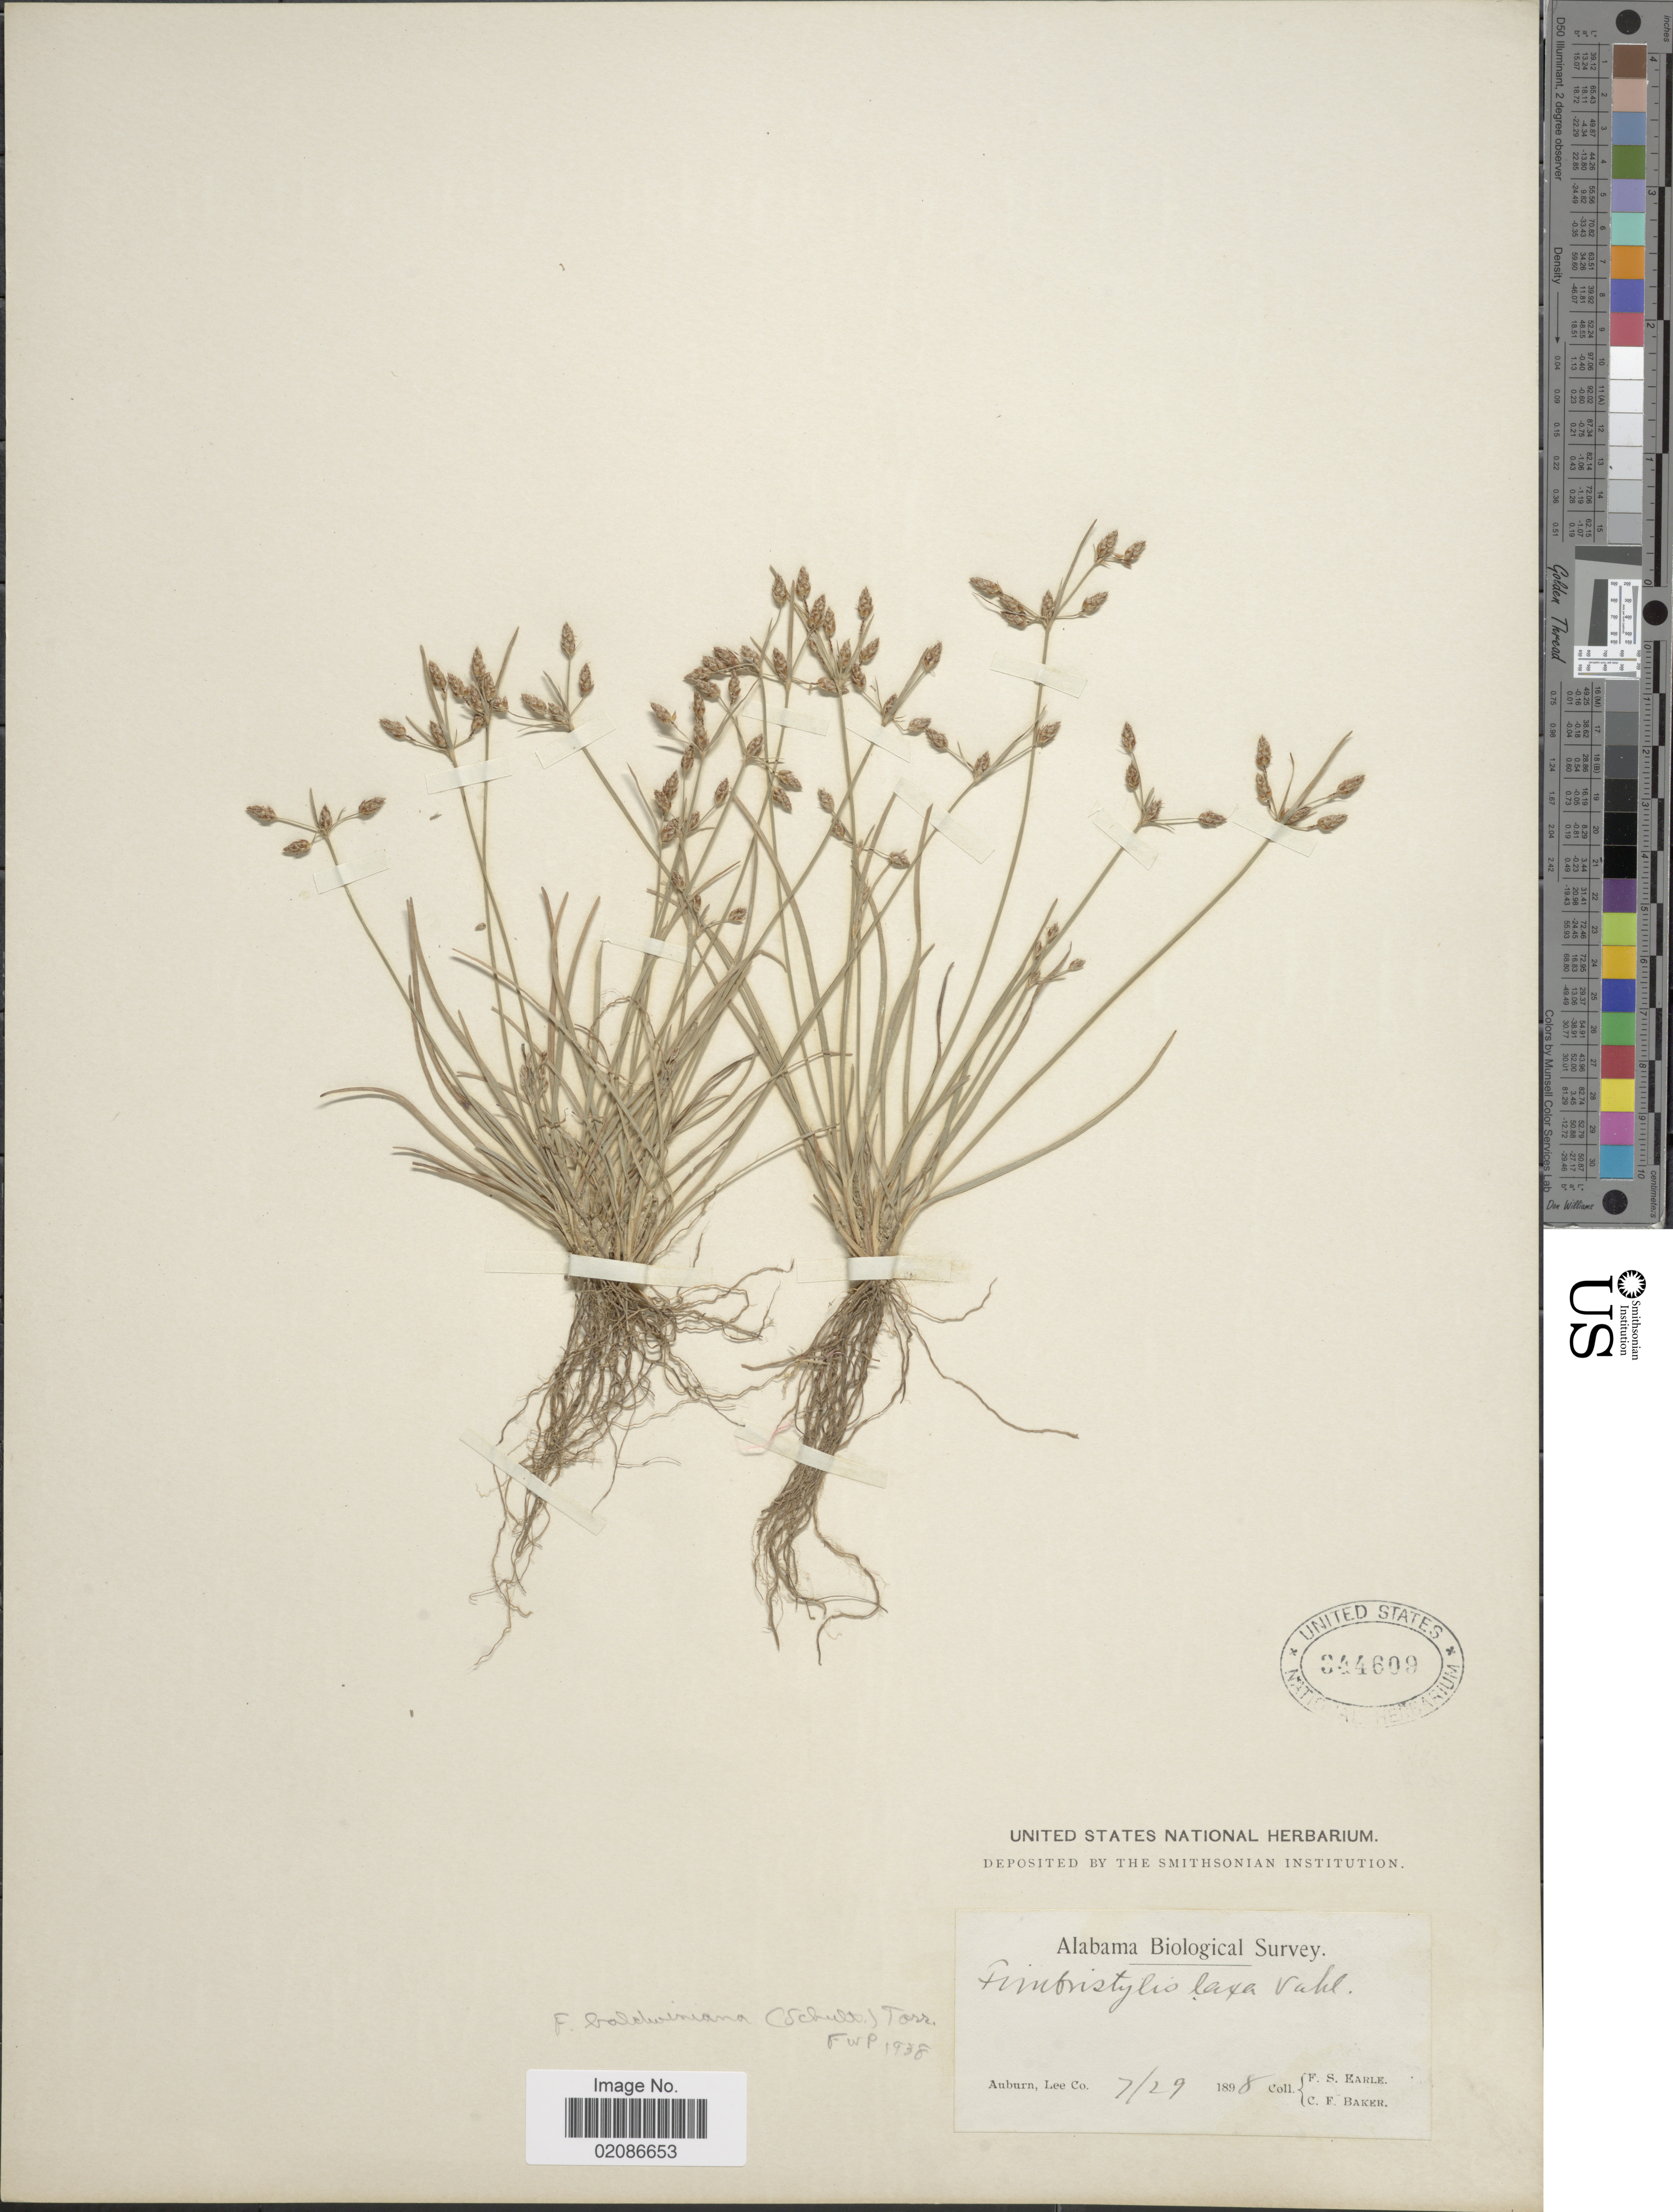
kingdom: Plantae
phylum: Tracheophyta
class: Liliopsida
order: Poales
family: Cyperaceae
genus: Fimbristylis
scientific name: Fimbristylis dichotoma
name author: (L.) Vahl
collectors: F. S. Earle & C. F. Baker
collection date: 1898-07-29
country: United States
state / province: Alabama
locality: Auburn, Lee Co.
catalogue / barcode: US 344609